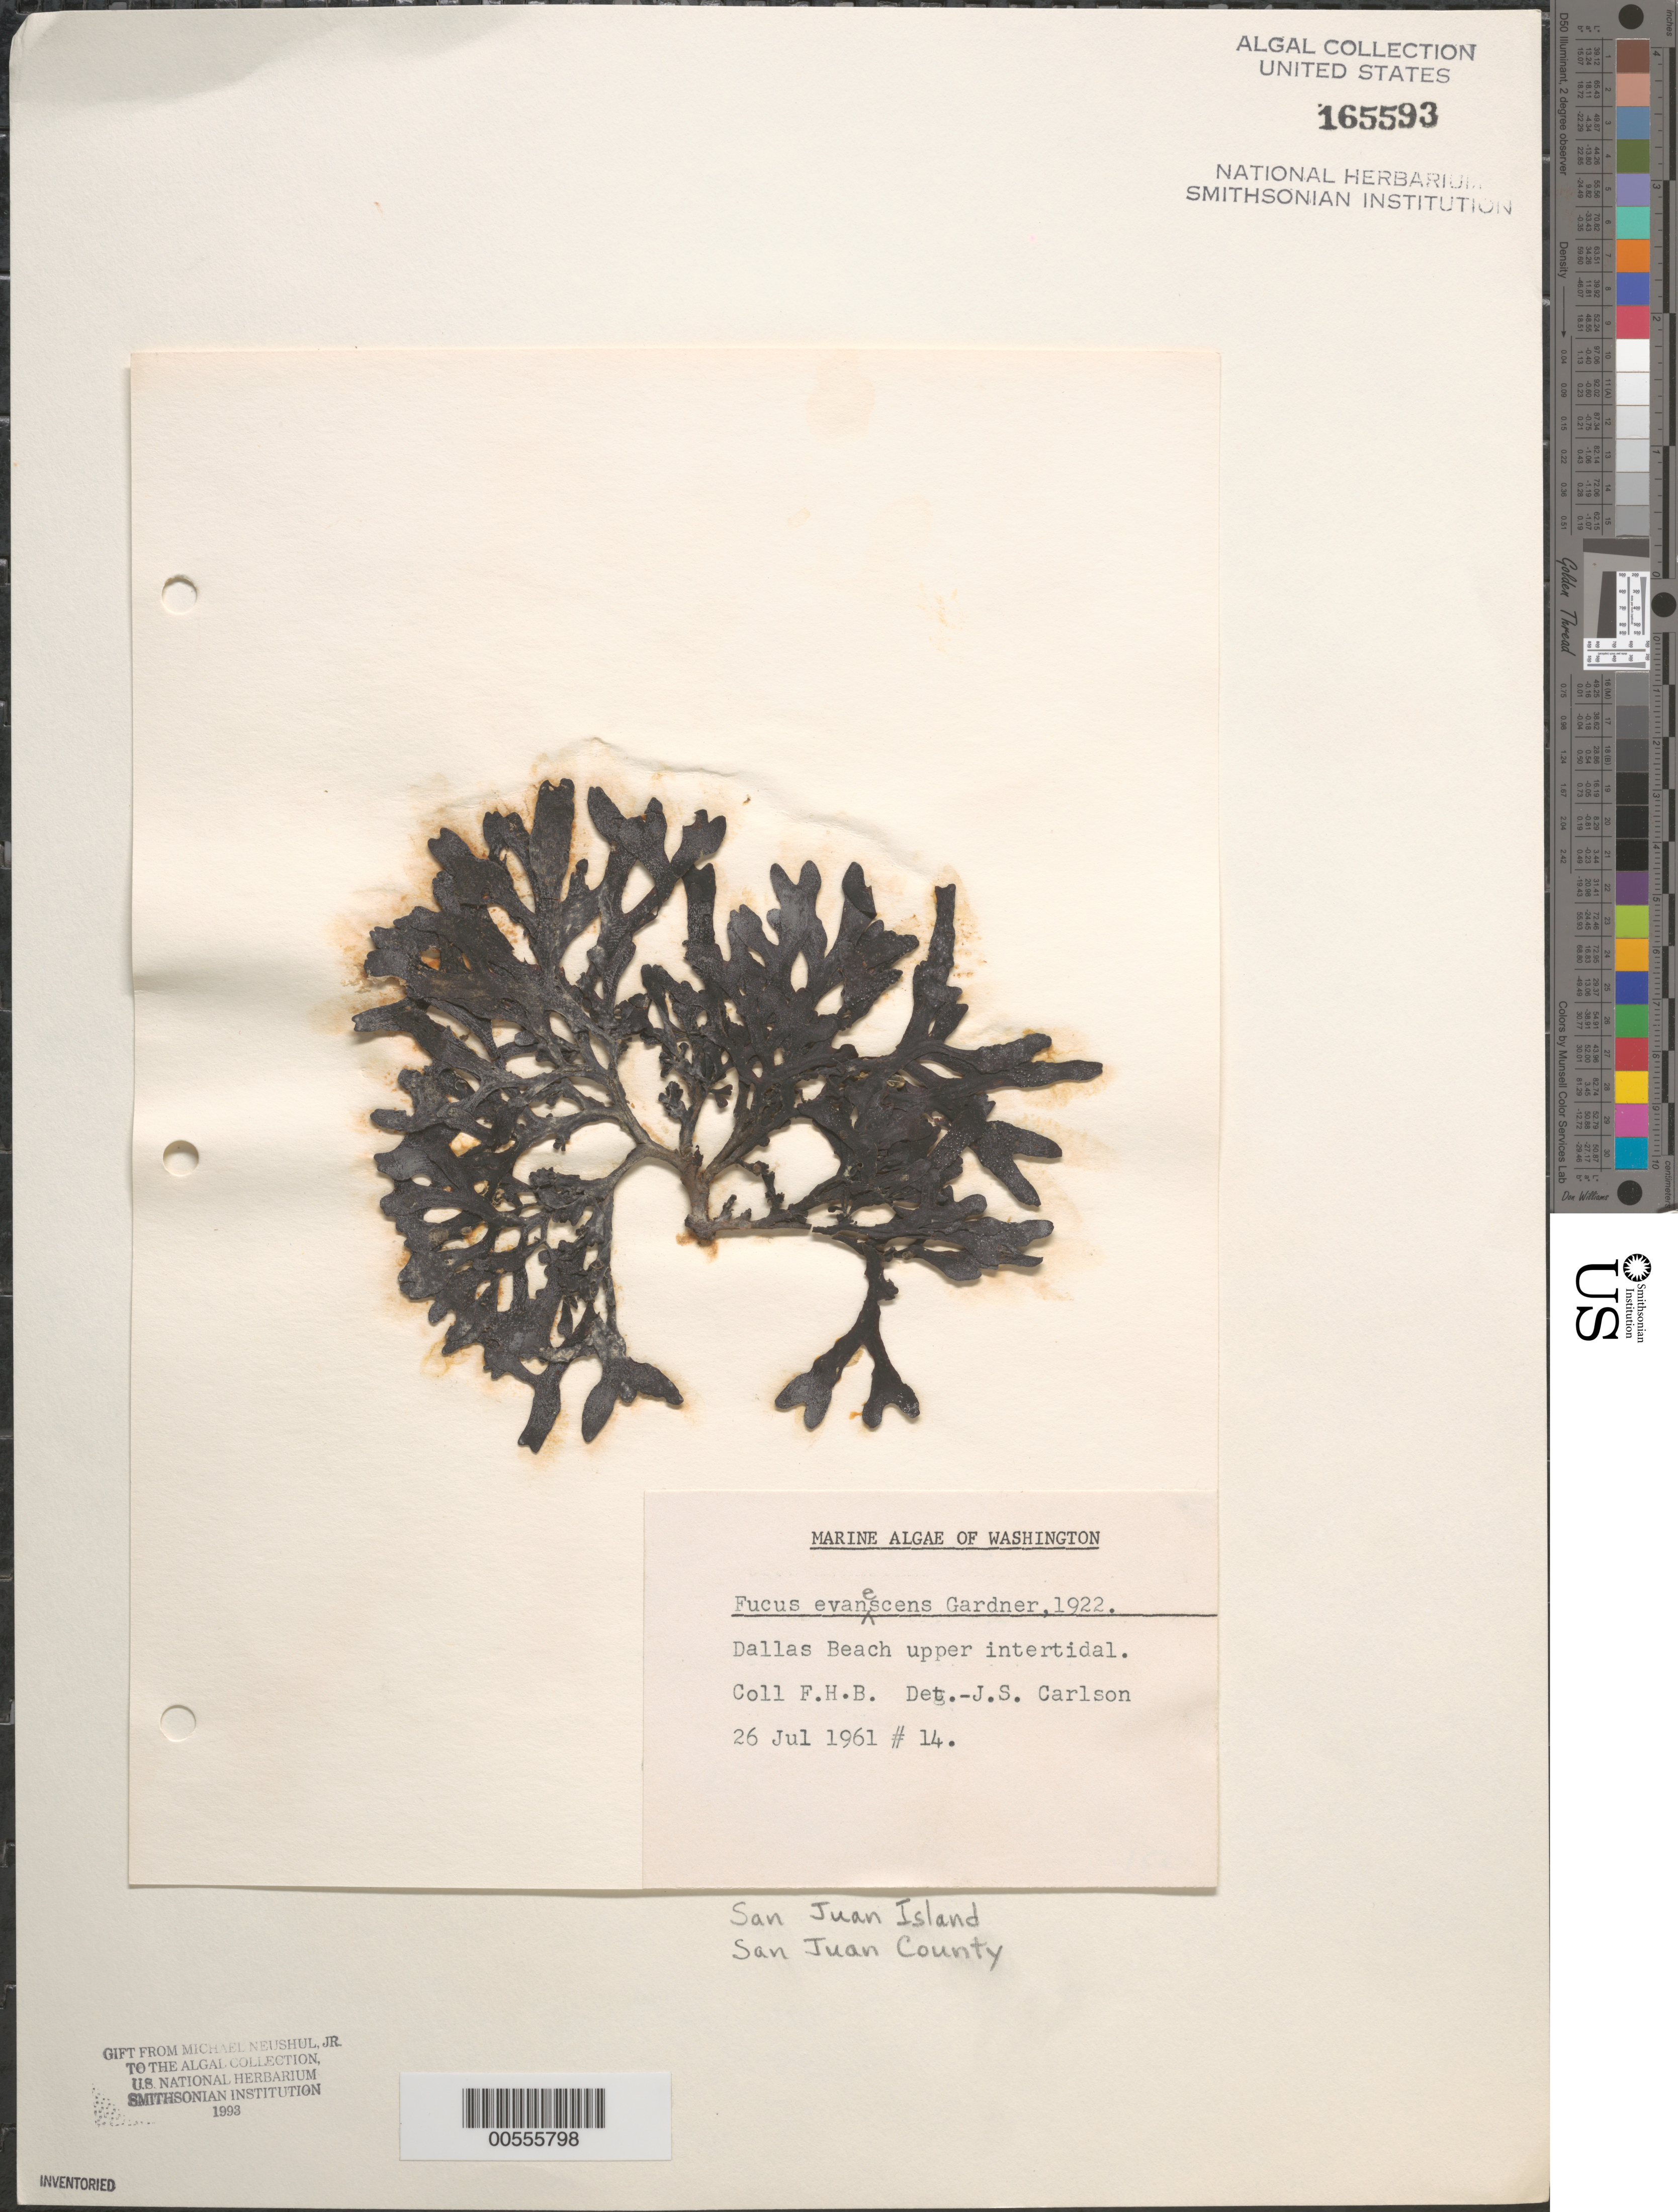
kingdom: Chromista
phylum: Ochrophyta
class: Phaeophyceae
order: Fucales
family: Fucaceae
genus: Fucus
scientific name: Fucus distichus subsp. evanescens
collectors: F. H. B.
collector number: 14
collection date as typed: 26 Jul 1961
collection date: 1961-07-26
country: United States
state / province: Washington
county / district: San Juan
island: San Juan Island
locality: Dallas Beach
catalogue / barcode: US 165593